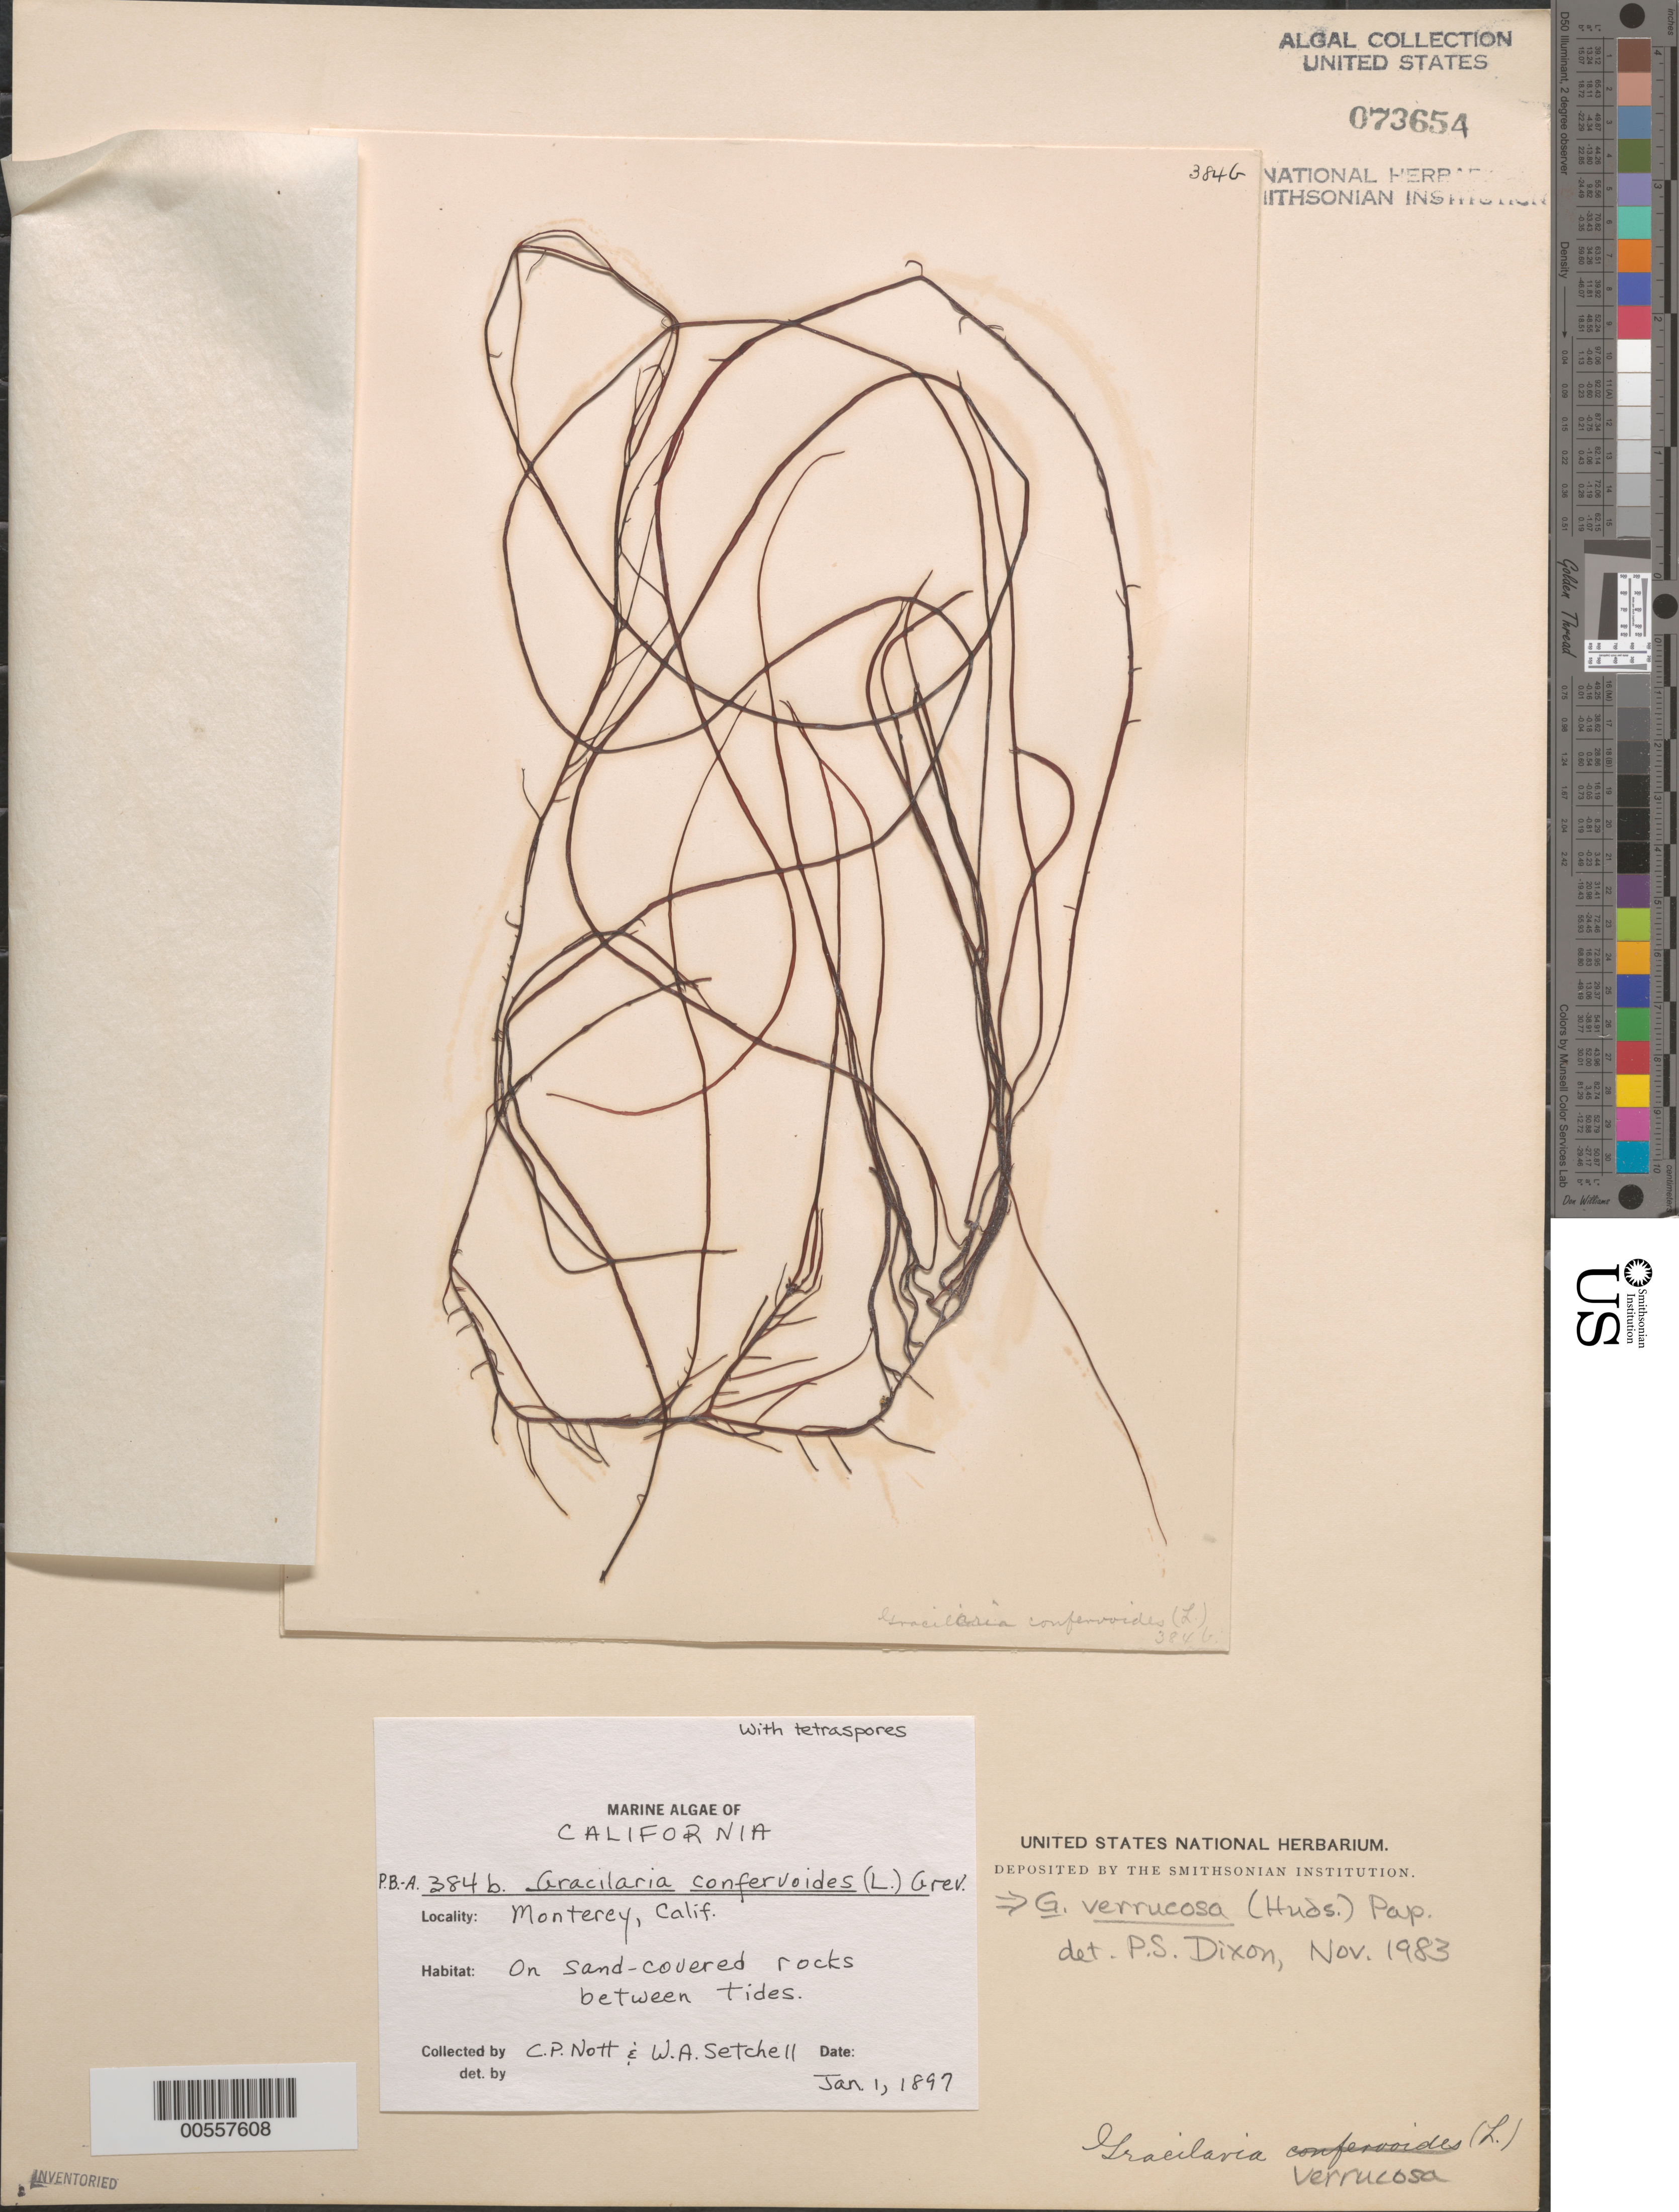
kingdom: Plantae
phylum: Rhodophyta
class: Florideophyceae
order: Gracilariales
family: Gracilariaceae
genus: Gracilariopsis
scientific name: Gracilariopsis longissima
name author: (S.G. Gmel.) Steentoft et al.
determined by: Algae name updating Project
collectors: C. Nott & W. Setchell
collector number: PB-A 384b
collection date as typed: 01 Jan 1897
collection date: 1897-01-01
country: United States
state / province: California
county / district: Monterey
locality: Monterey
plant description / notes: Collins, Holden & Setchell, Phycotheca Boreali-Americana, as Gracilaria confervoides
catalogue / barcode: US 73654